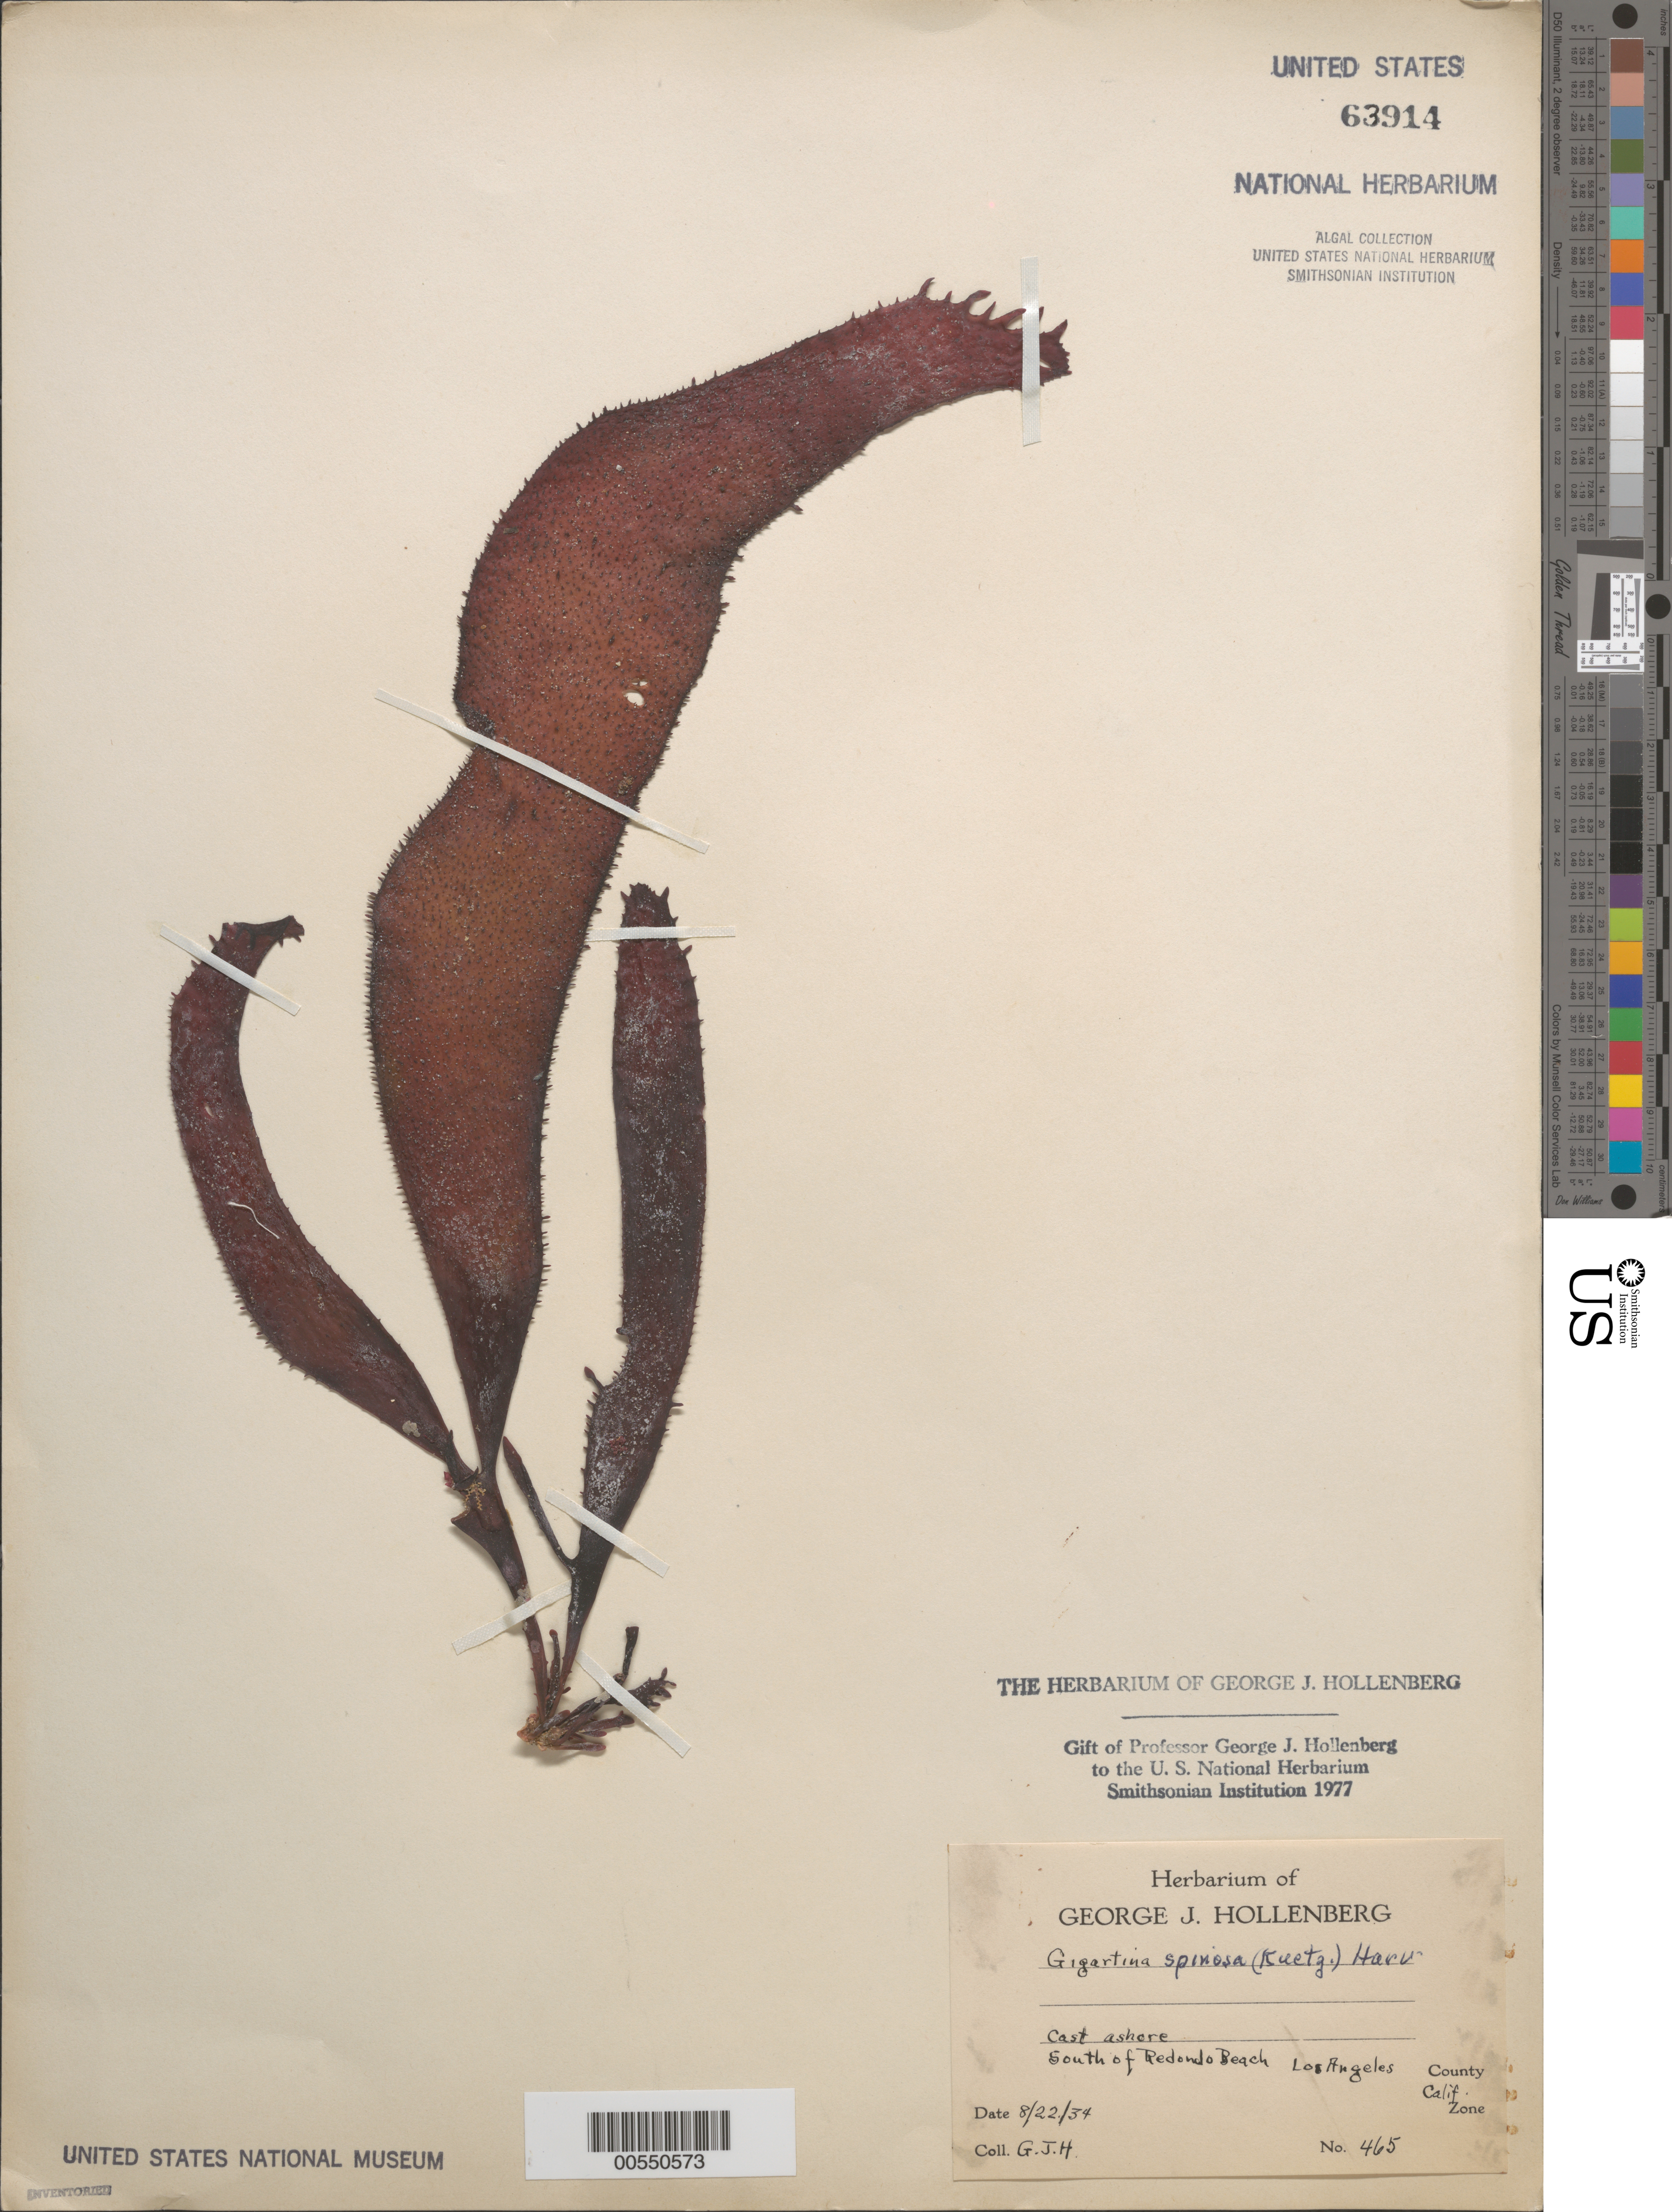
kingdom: Plantae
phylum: Rhodophyta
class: Florideophyceae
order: Gigartinales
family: Gigartinaceae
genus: Chondracanthus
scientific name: Chondracanthus spinosus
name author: (Kütz.) Guiry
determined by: Algae name updating Project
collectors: G. Hollenberg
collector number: GJH 465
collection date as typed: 22 Aug 1934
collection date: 1934-08-22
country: United States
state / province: California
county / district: Los Angeles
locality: South of Redondo Beach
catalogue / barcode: US 63914